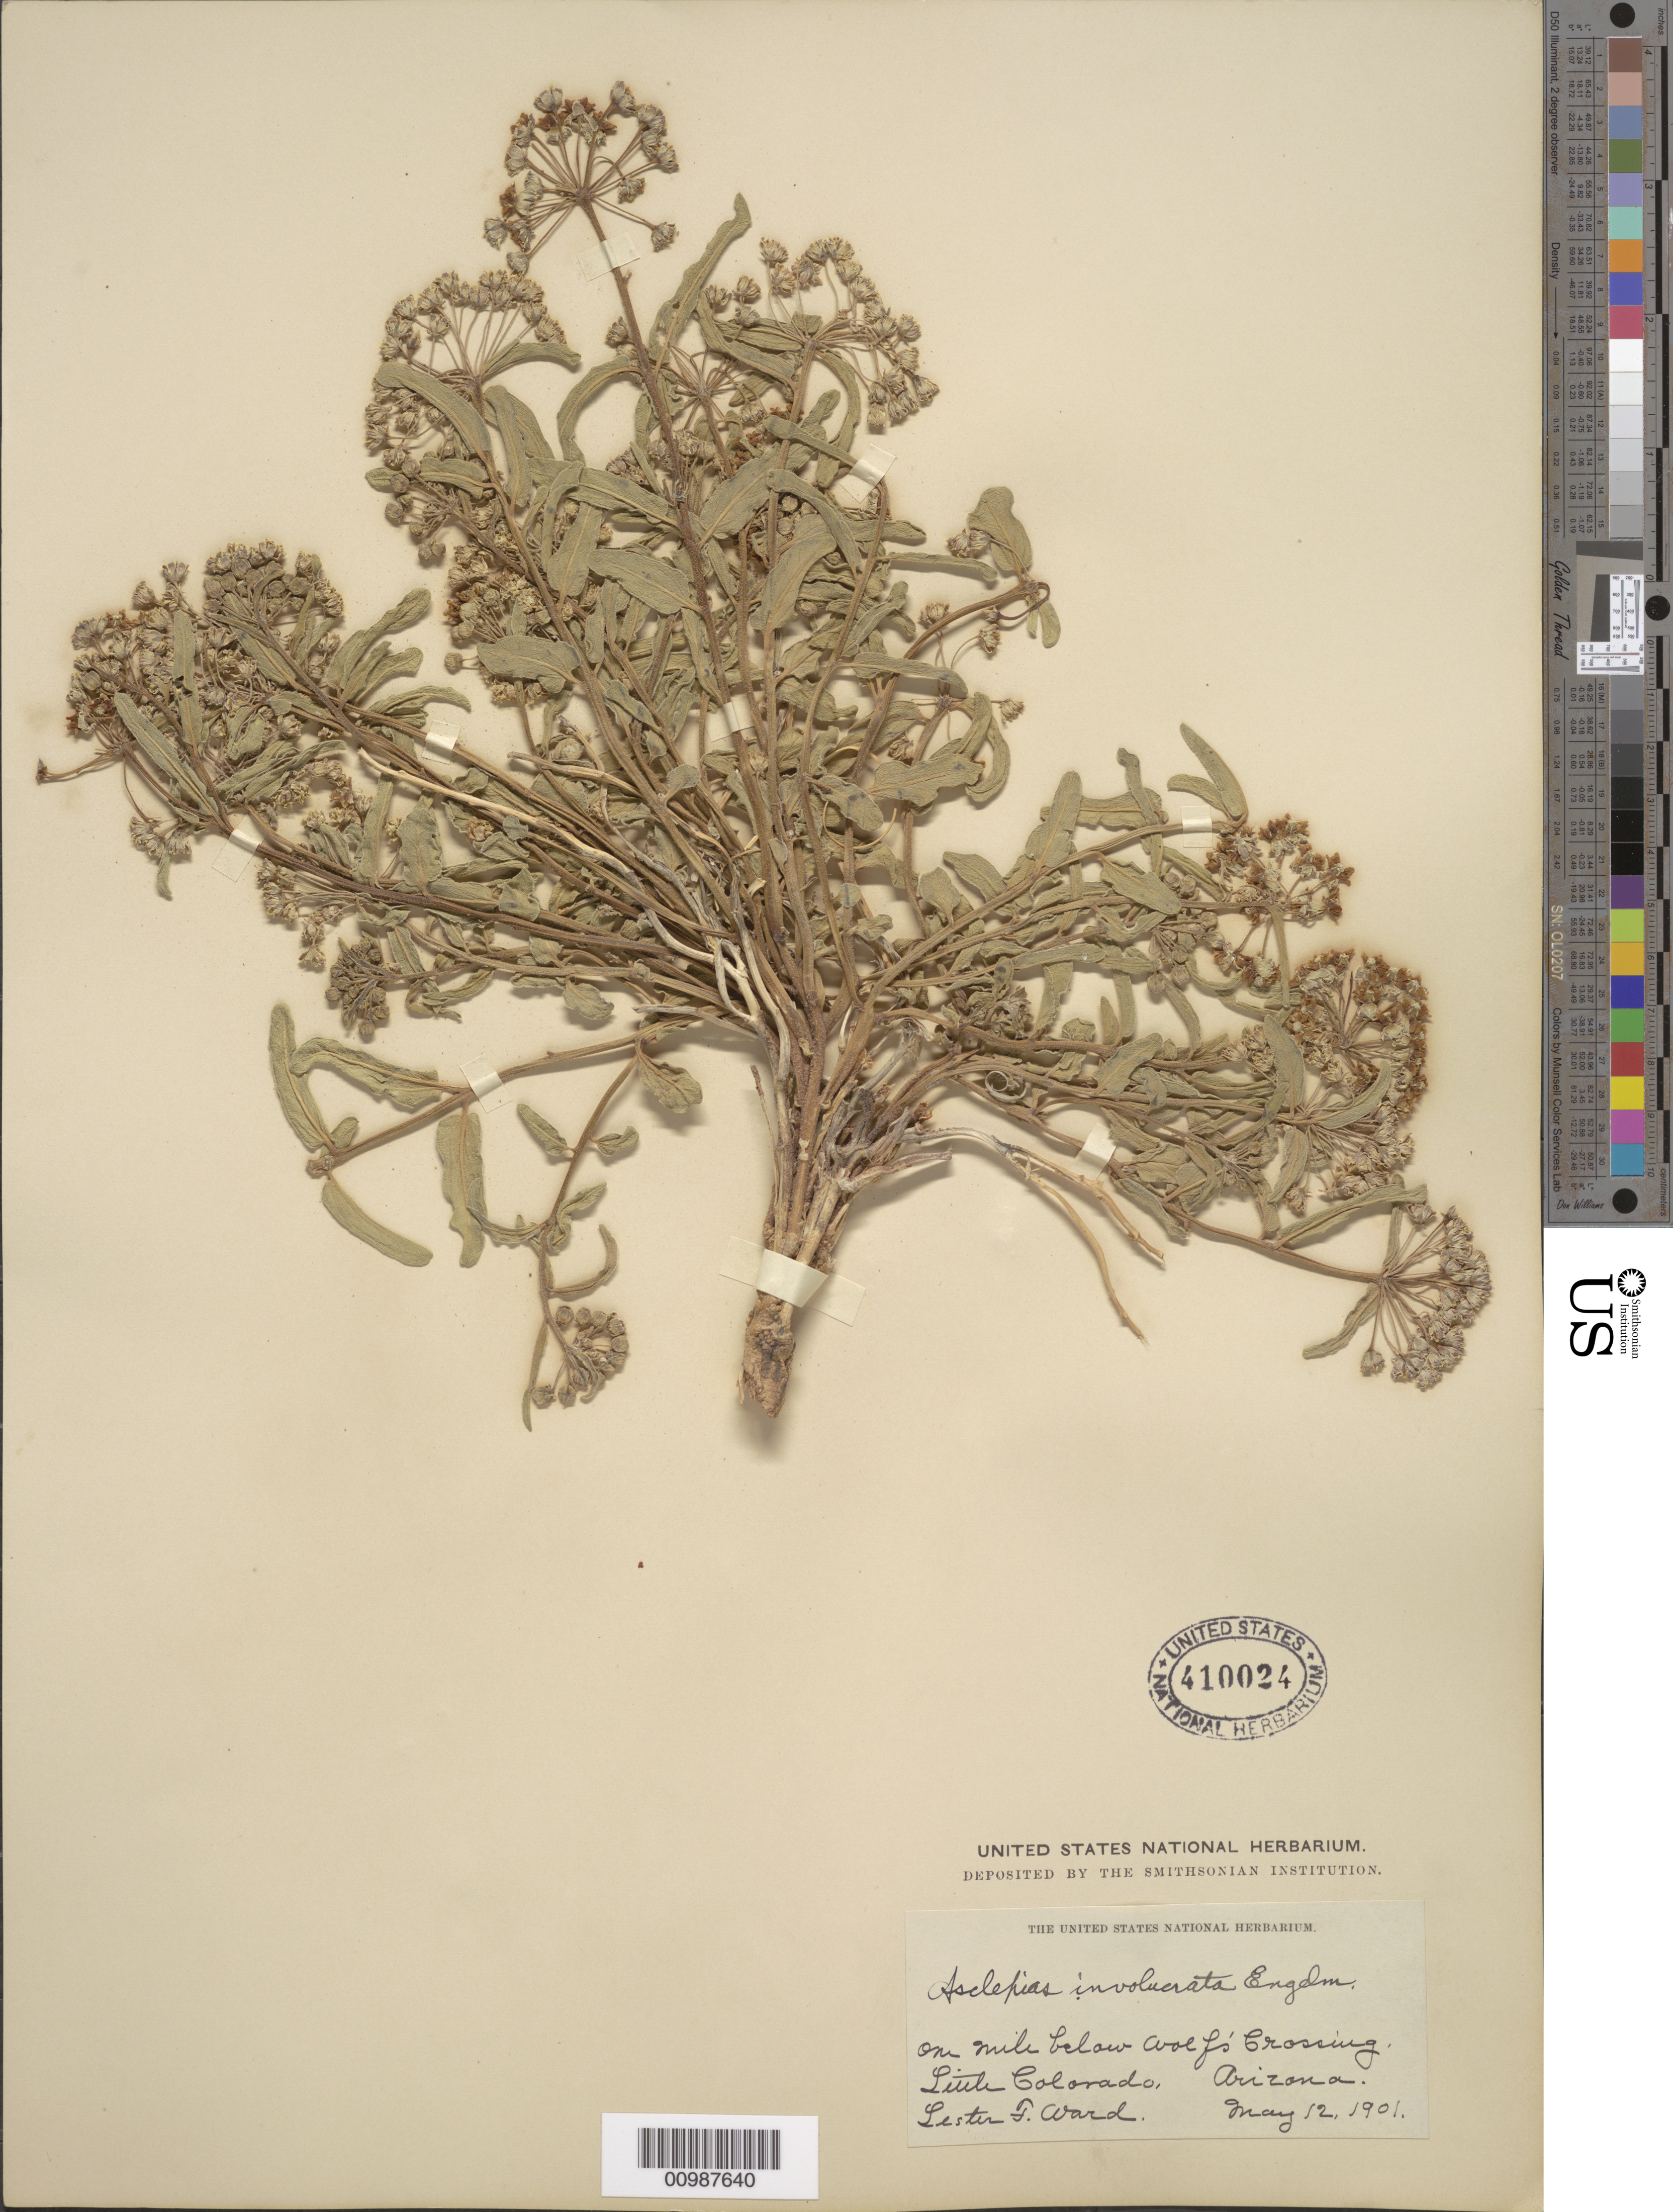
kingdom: Plantae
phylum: Tracheophyta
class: Magnoliopsida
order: Gentianales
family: Apocynaceae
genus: Asclepias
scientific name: Asclepias involucrata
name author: Engelm. ex Torr.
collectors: L. F. Ward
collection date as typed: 12 May 1901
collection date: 1901-05-12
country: United States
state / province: Arizona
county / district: Navajo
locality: Little Colorado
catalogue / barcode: US 410024